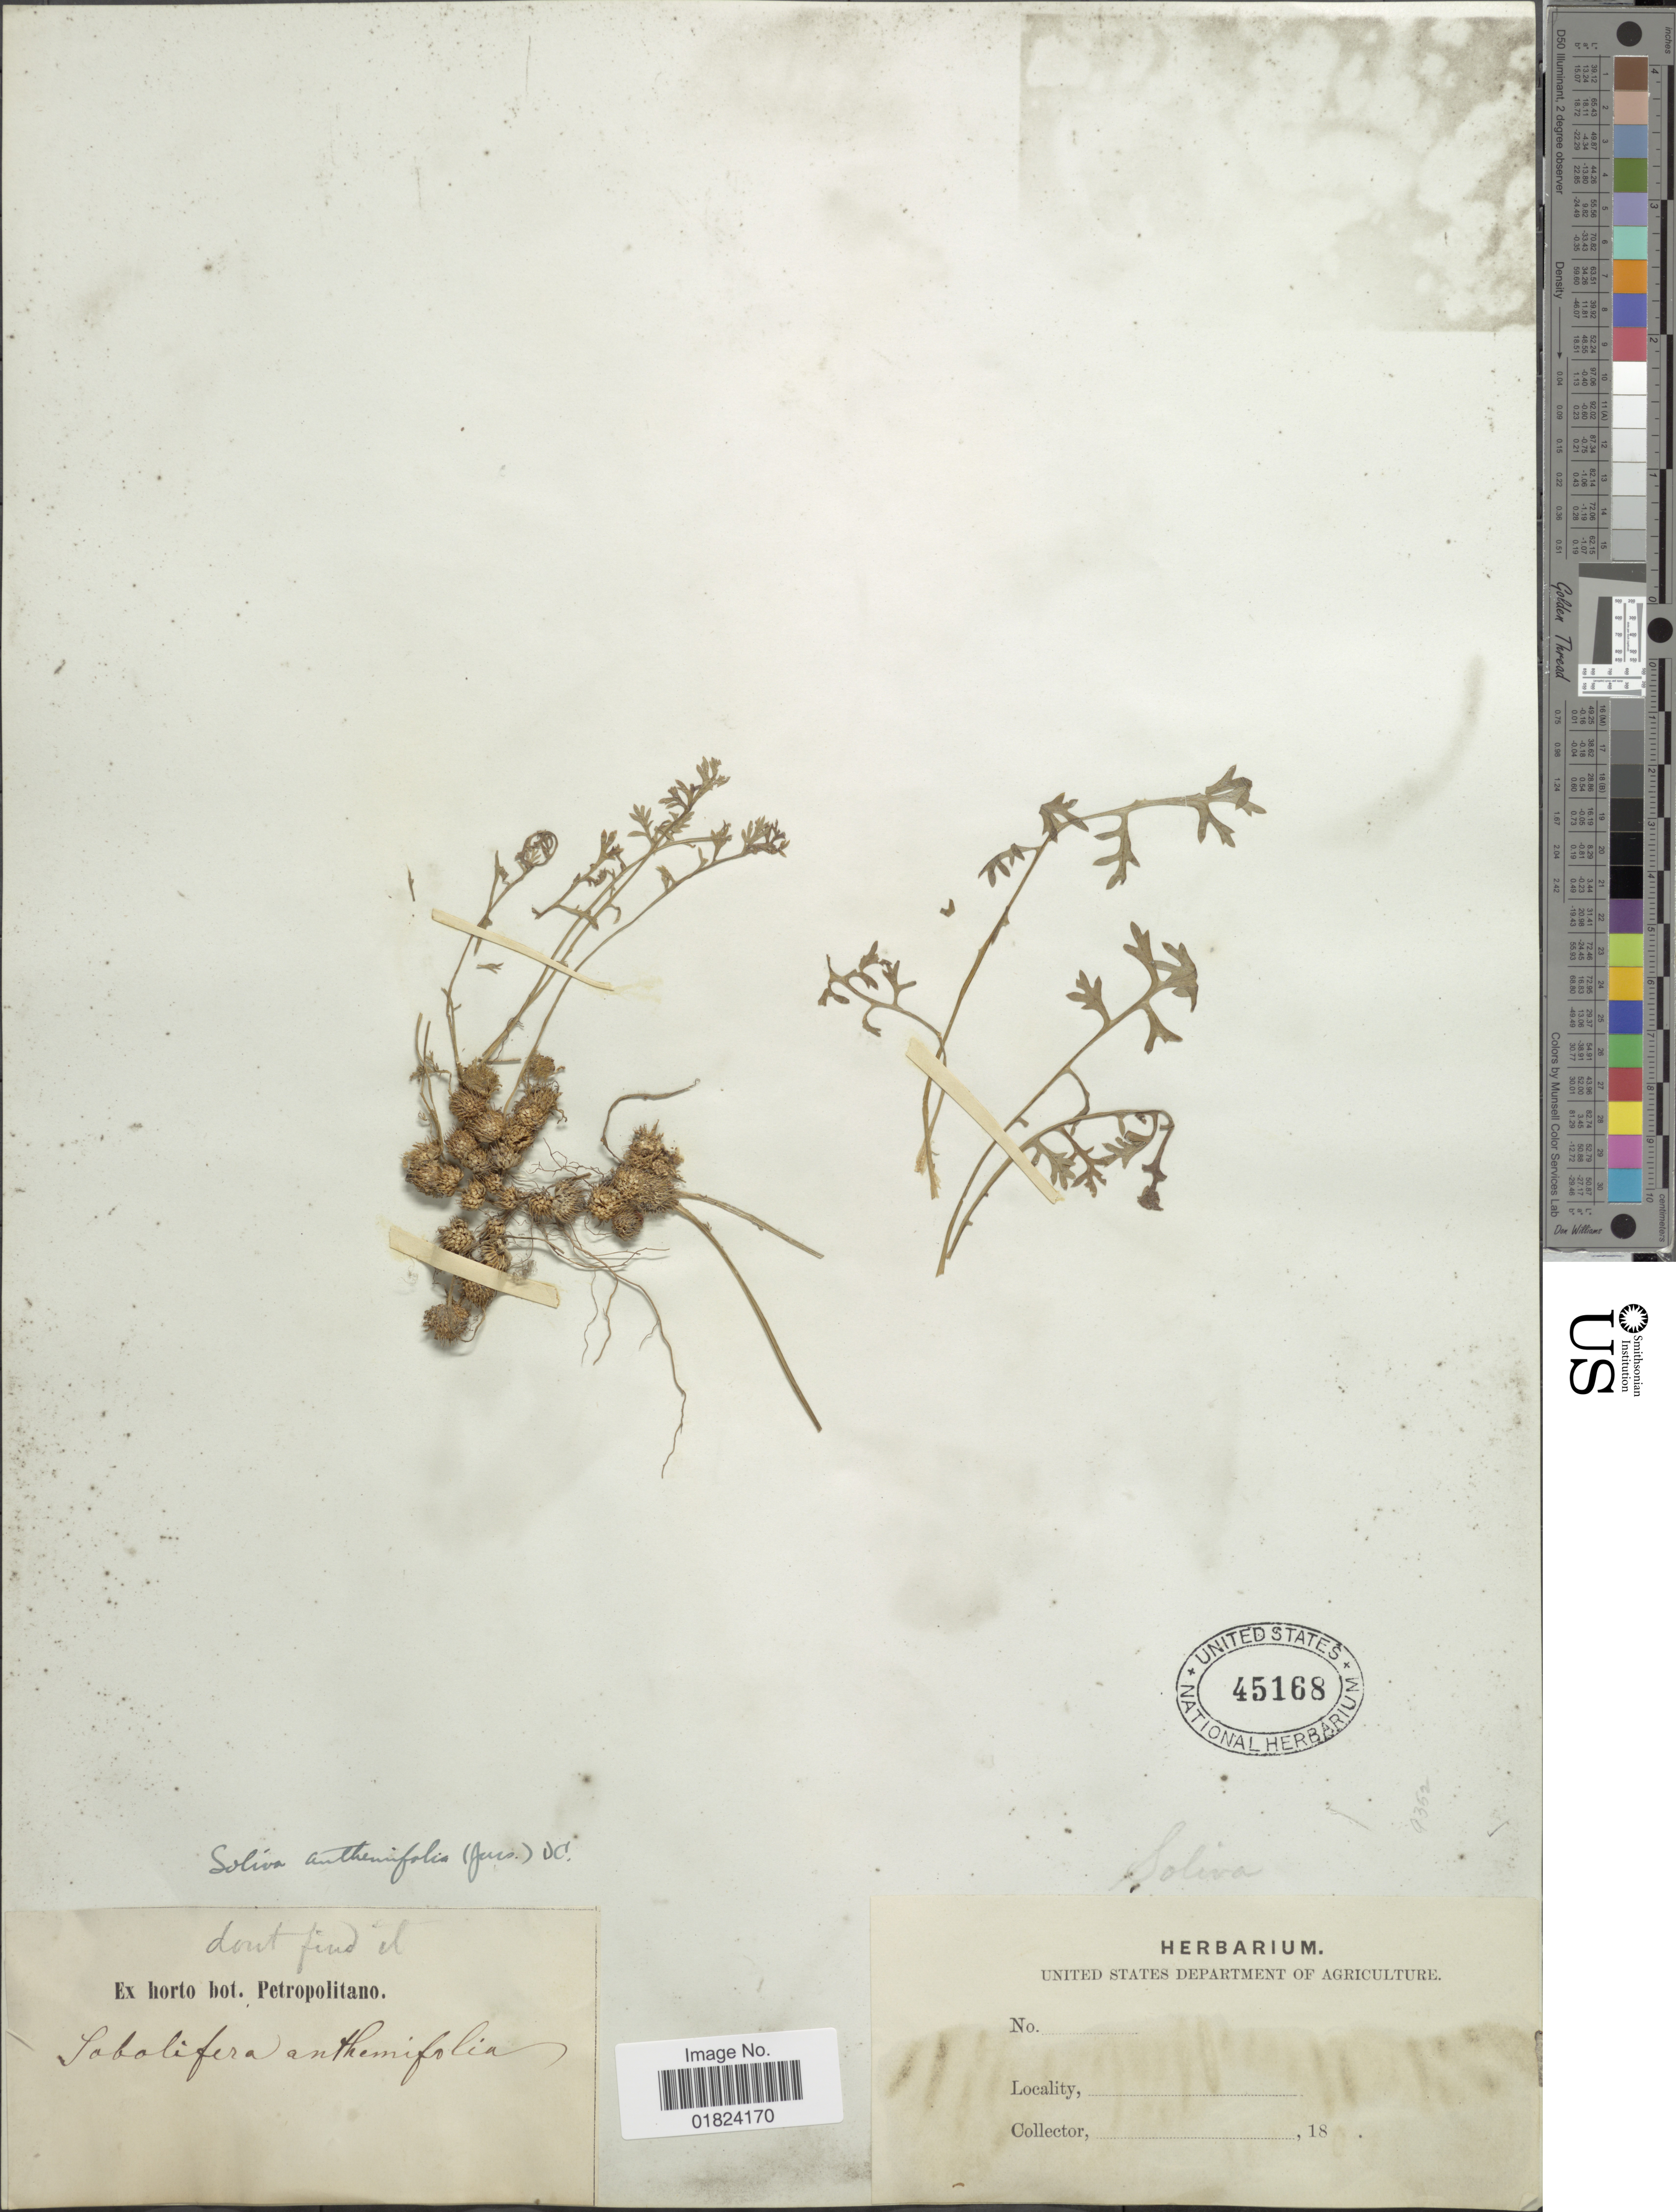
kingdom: Plantae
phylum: Tracheophyta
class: Magnoliopsida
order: Asterales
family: Asteraceae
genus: Soliva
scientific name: Soliva anthemifolia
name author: (Juss.) Sweet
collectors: ex Horto Bot. Petropolitano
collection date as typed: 18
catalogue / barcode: US 45168